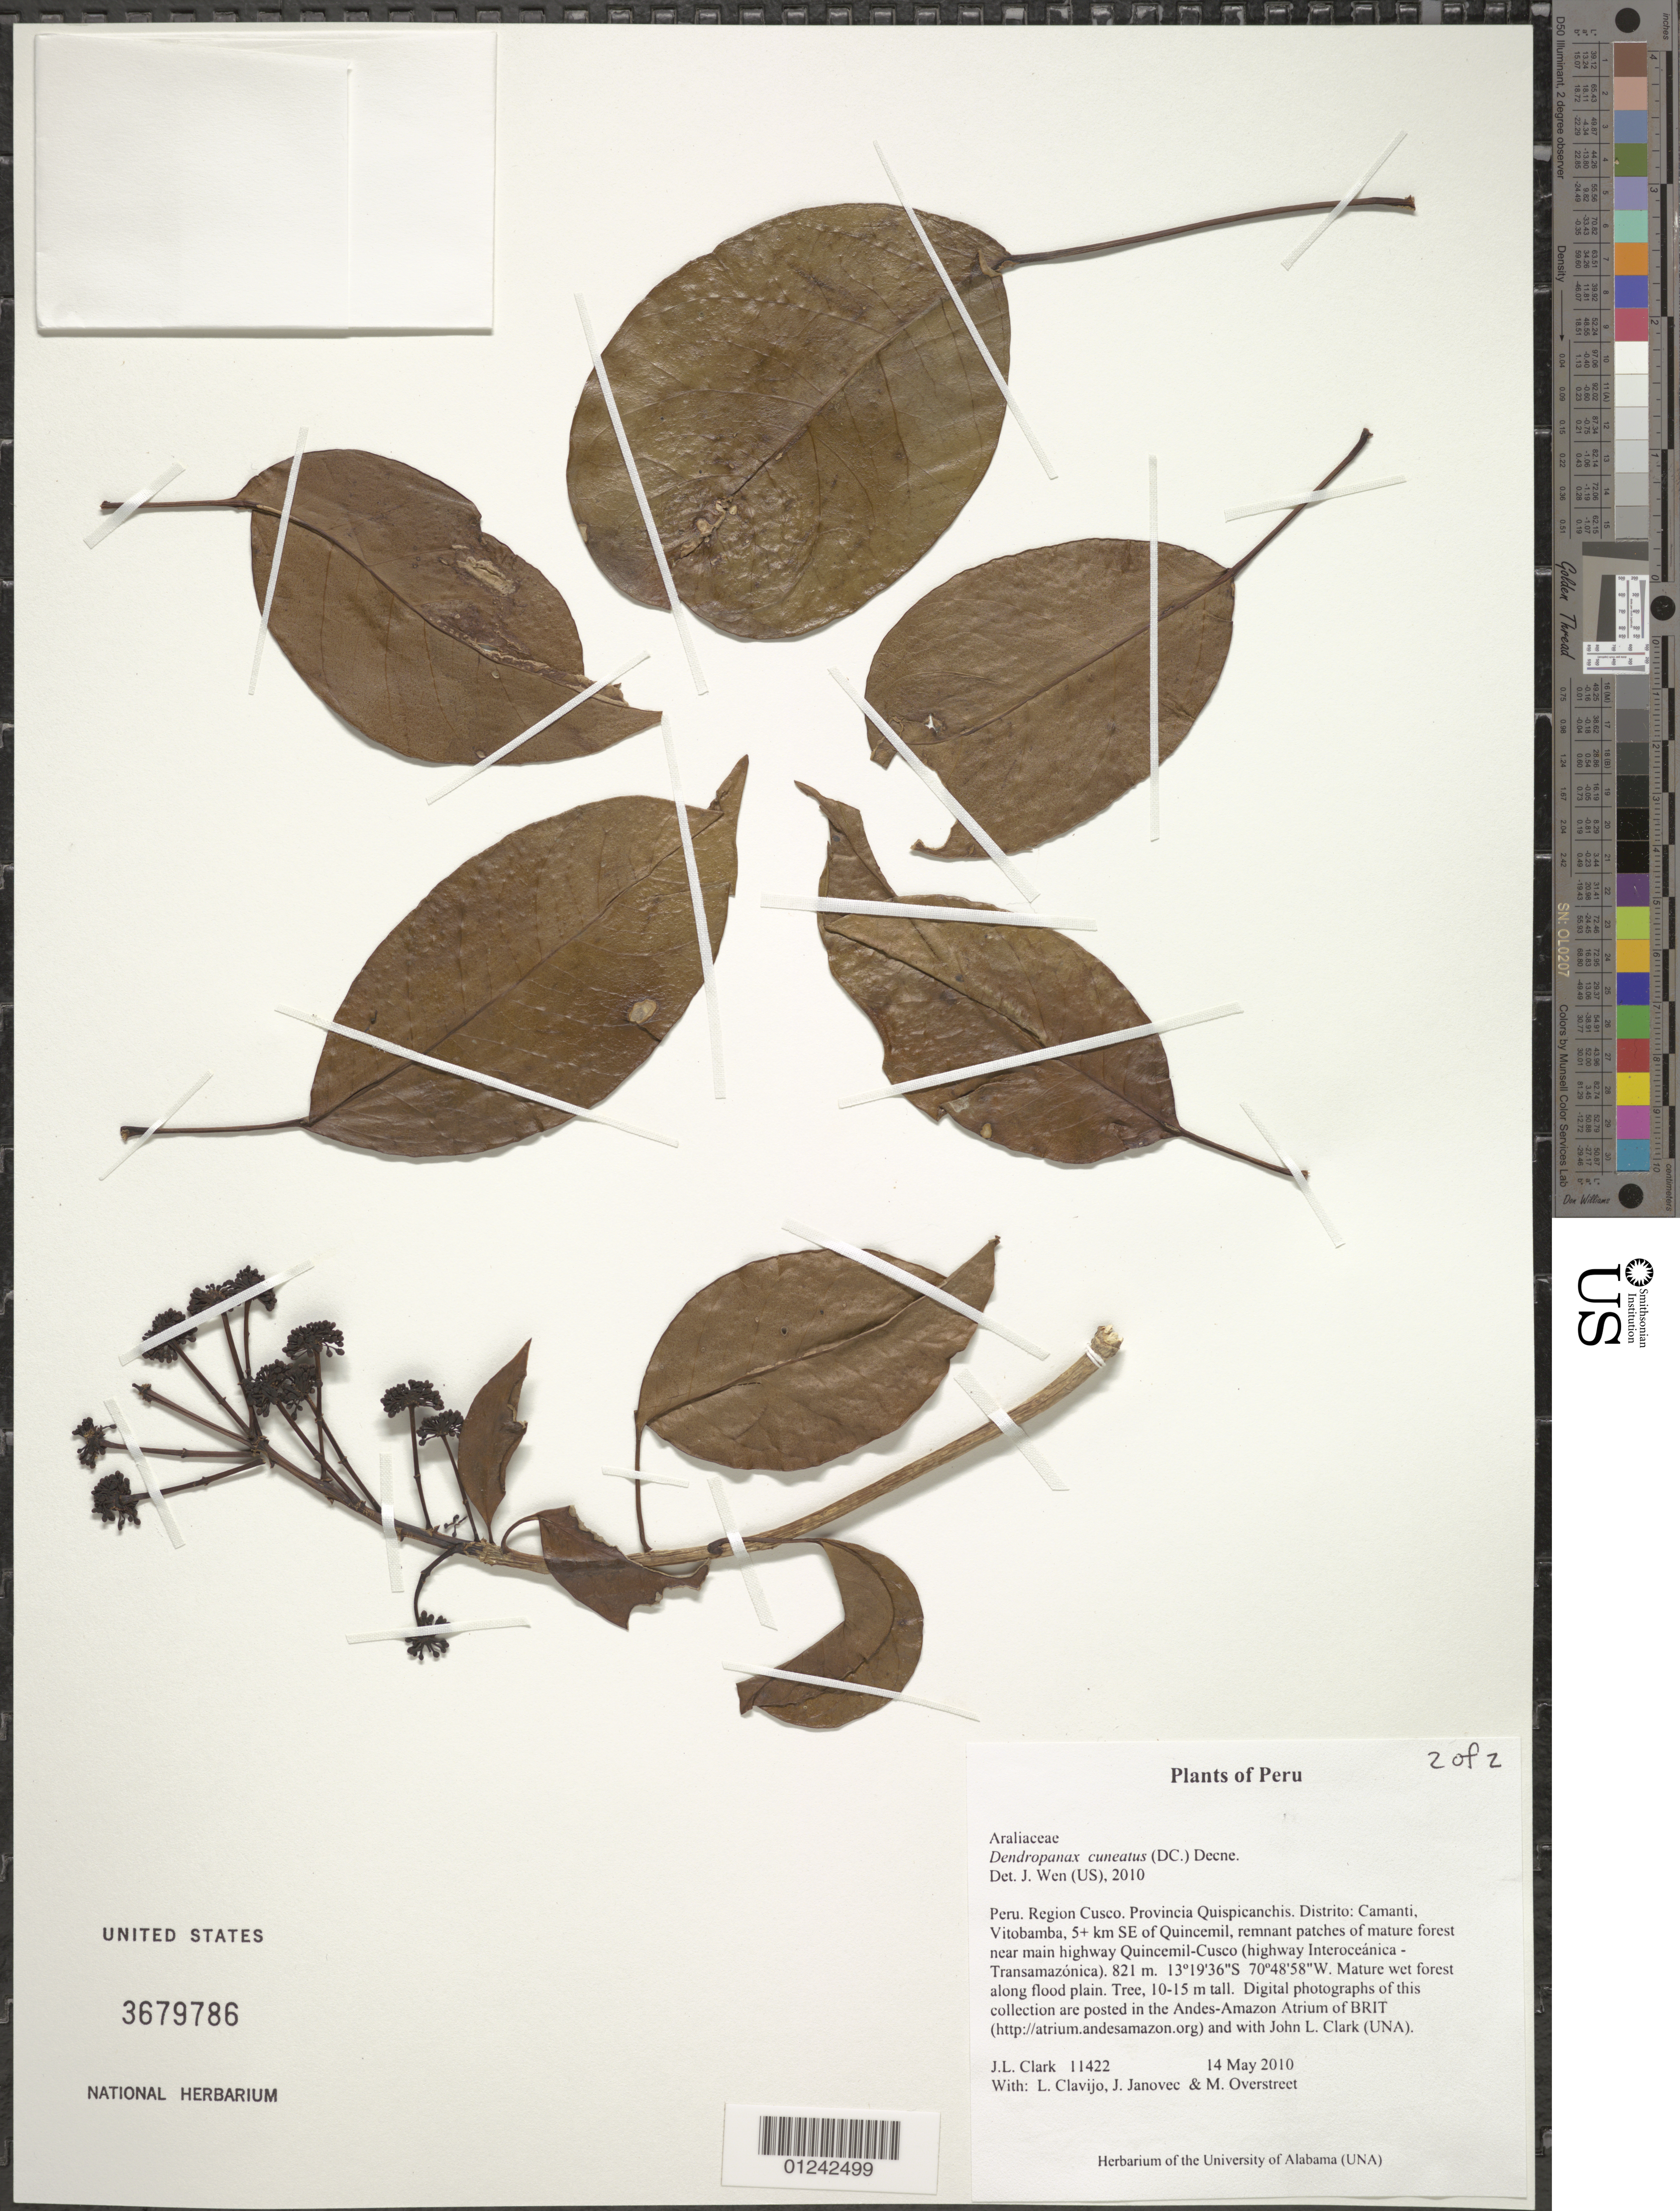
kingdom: Plantae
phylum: Tracheophyta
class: Magnoliopsida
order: Apiales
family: Araliaceae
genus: Dendropanax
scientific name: Dendropanax cuneatus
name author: (DC.) Decne. & Planch.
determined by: Wen, Jun, (BOT), Smithsonian Institution - National Museum of Natural History (UNITED STATES)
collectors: J. L. Clark, L. Clavijo, J.P. Janovec & M. Overstreet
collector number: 11422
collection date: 2010-05-14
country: Peru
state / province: Cusco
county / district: Quispicanchis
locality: Region Cusco. 5+km SE of Quincemil, remanat patches of mature forest near main highway Quincemil-Cusco (highway Interoceanica-Transamazonica). Camanti, Vitobamba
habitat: Mature wet forest along flood plain.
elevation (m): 821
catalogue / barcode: US 3679786